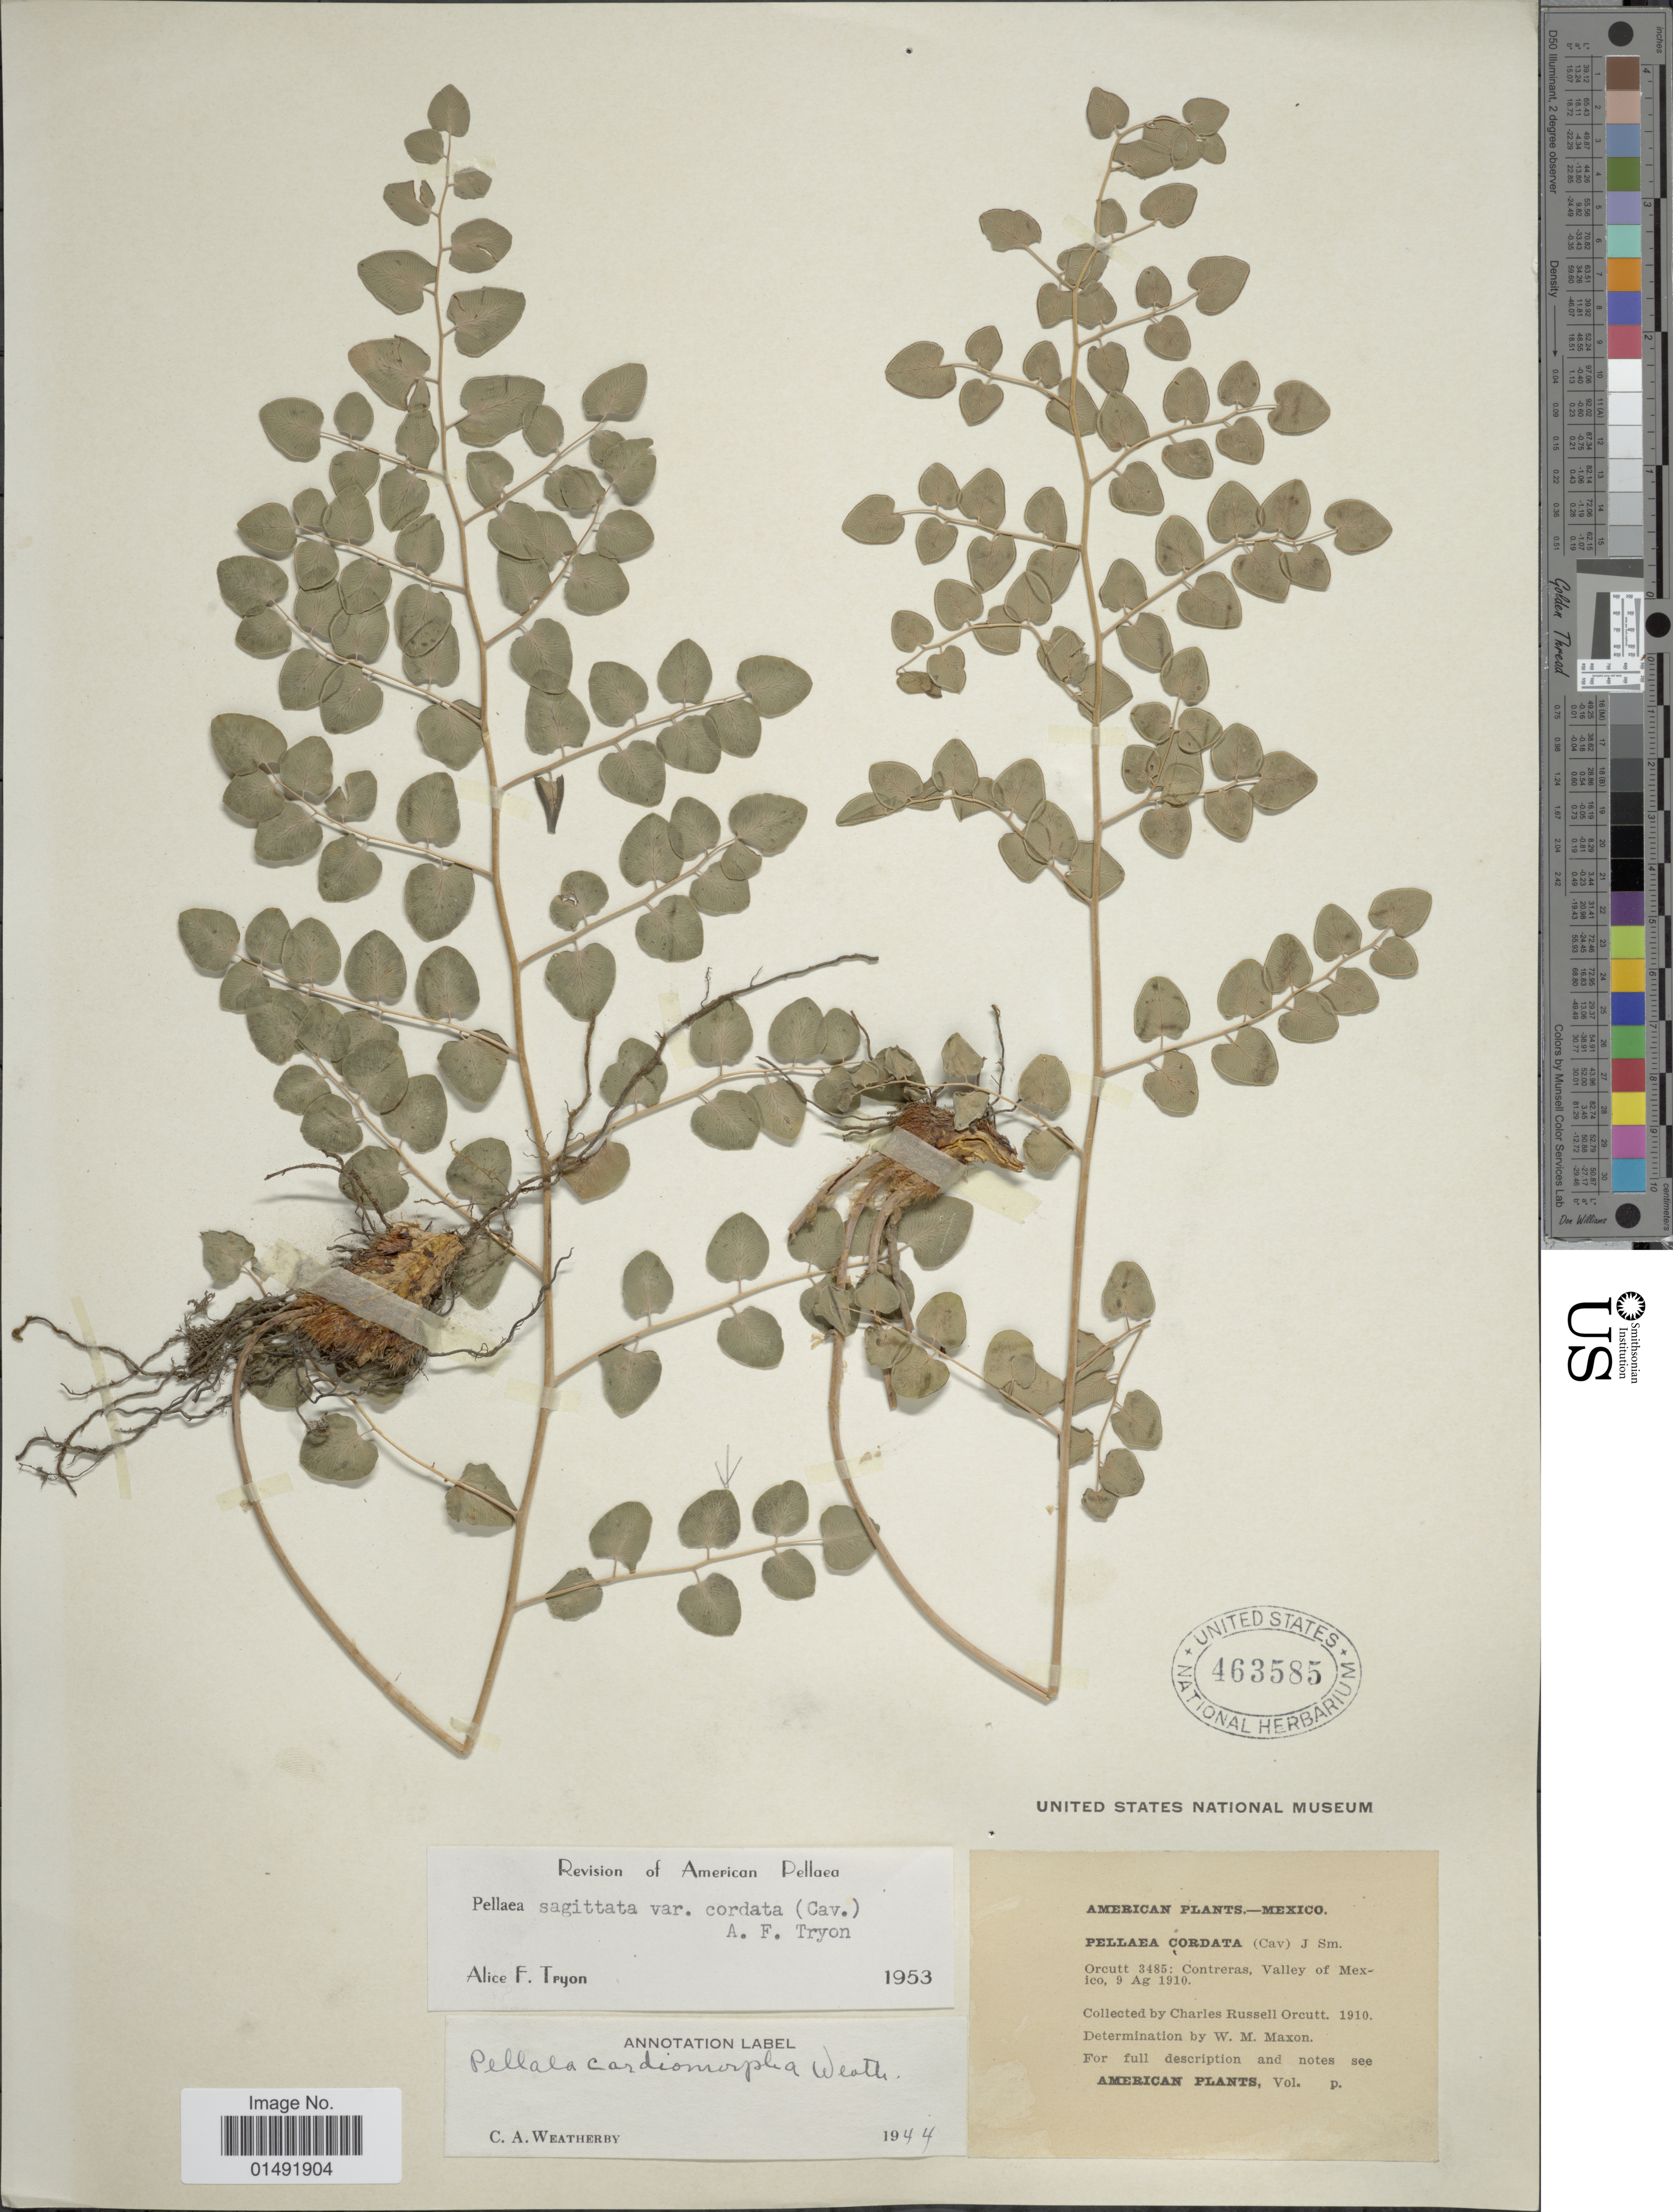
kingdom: Plantae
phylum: Tracheophyta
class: Polypodiopsida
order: Polypodiales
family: Pteridaceae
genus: Pellaea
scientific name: Pellaea cordifolia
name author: (Sessé) A.R. Sm.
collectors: C. R. Orcutt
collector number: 3485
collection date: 1910-08-09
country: Mexico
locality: Contreras, Valley of Mexico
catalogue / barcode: US 463585